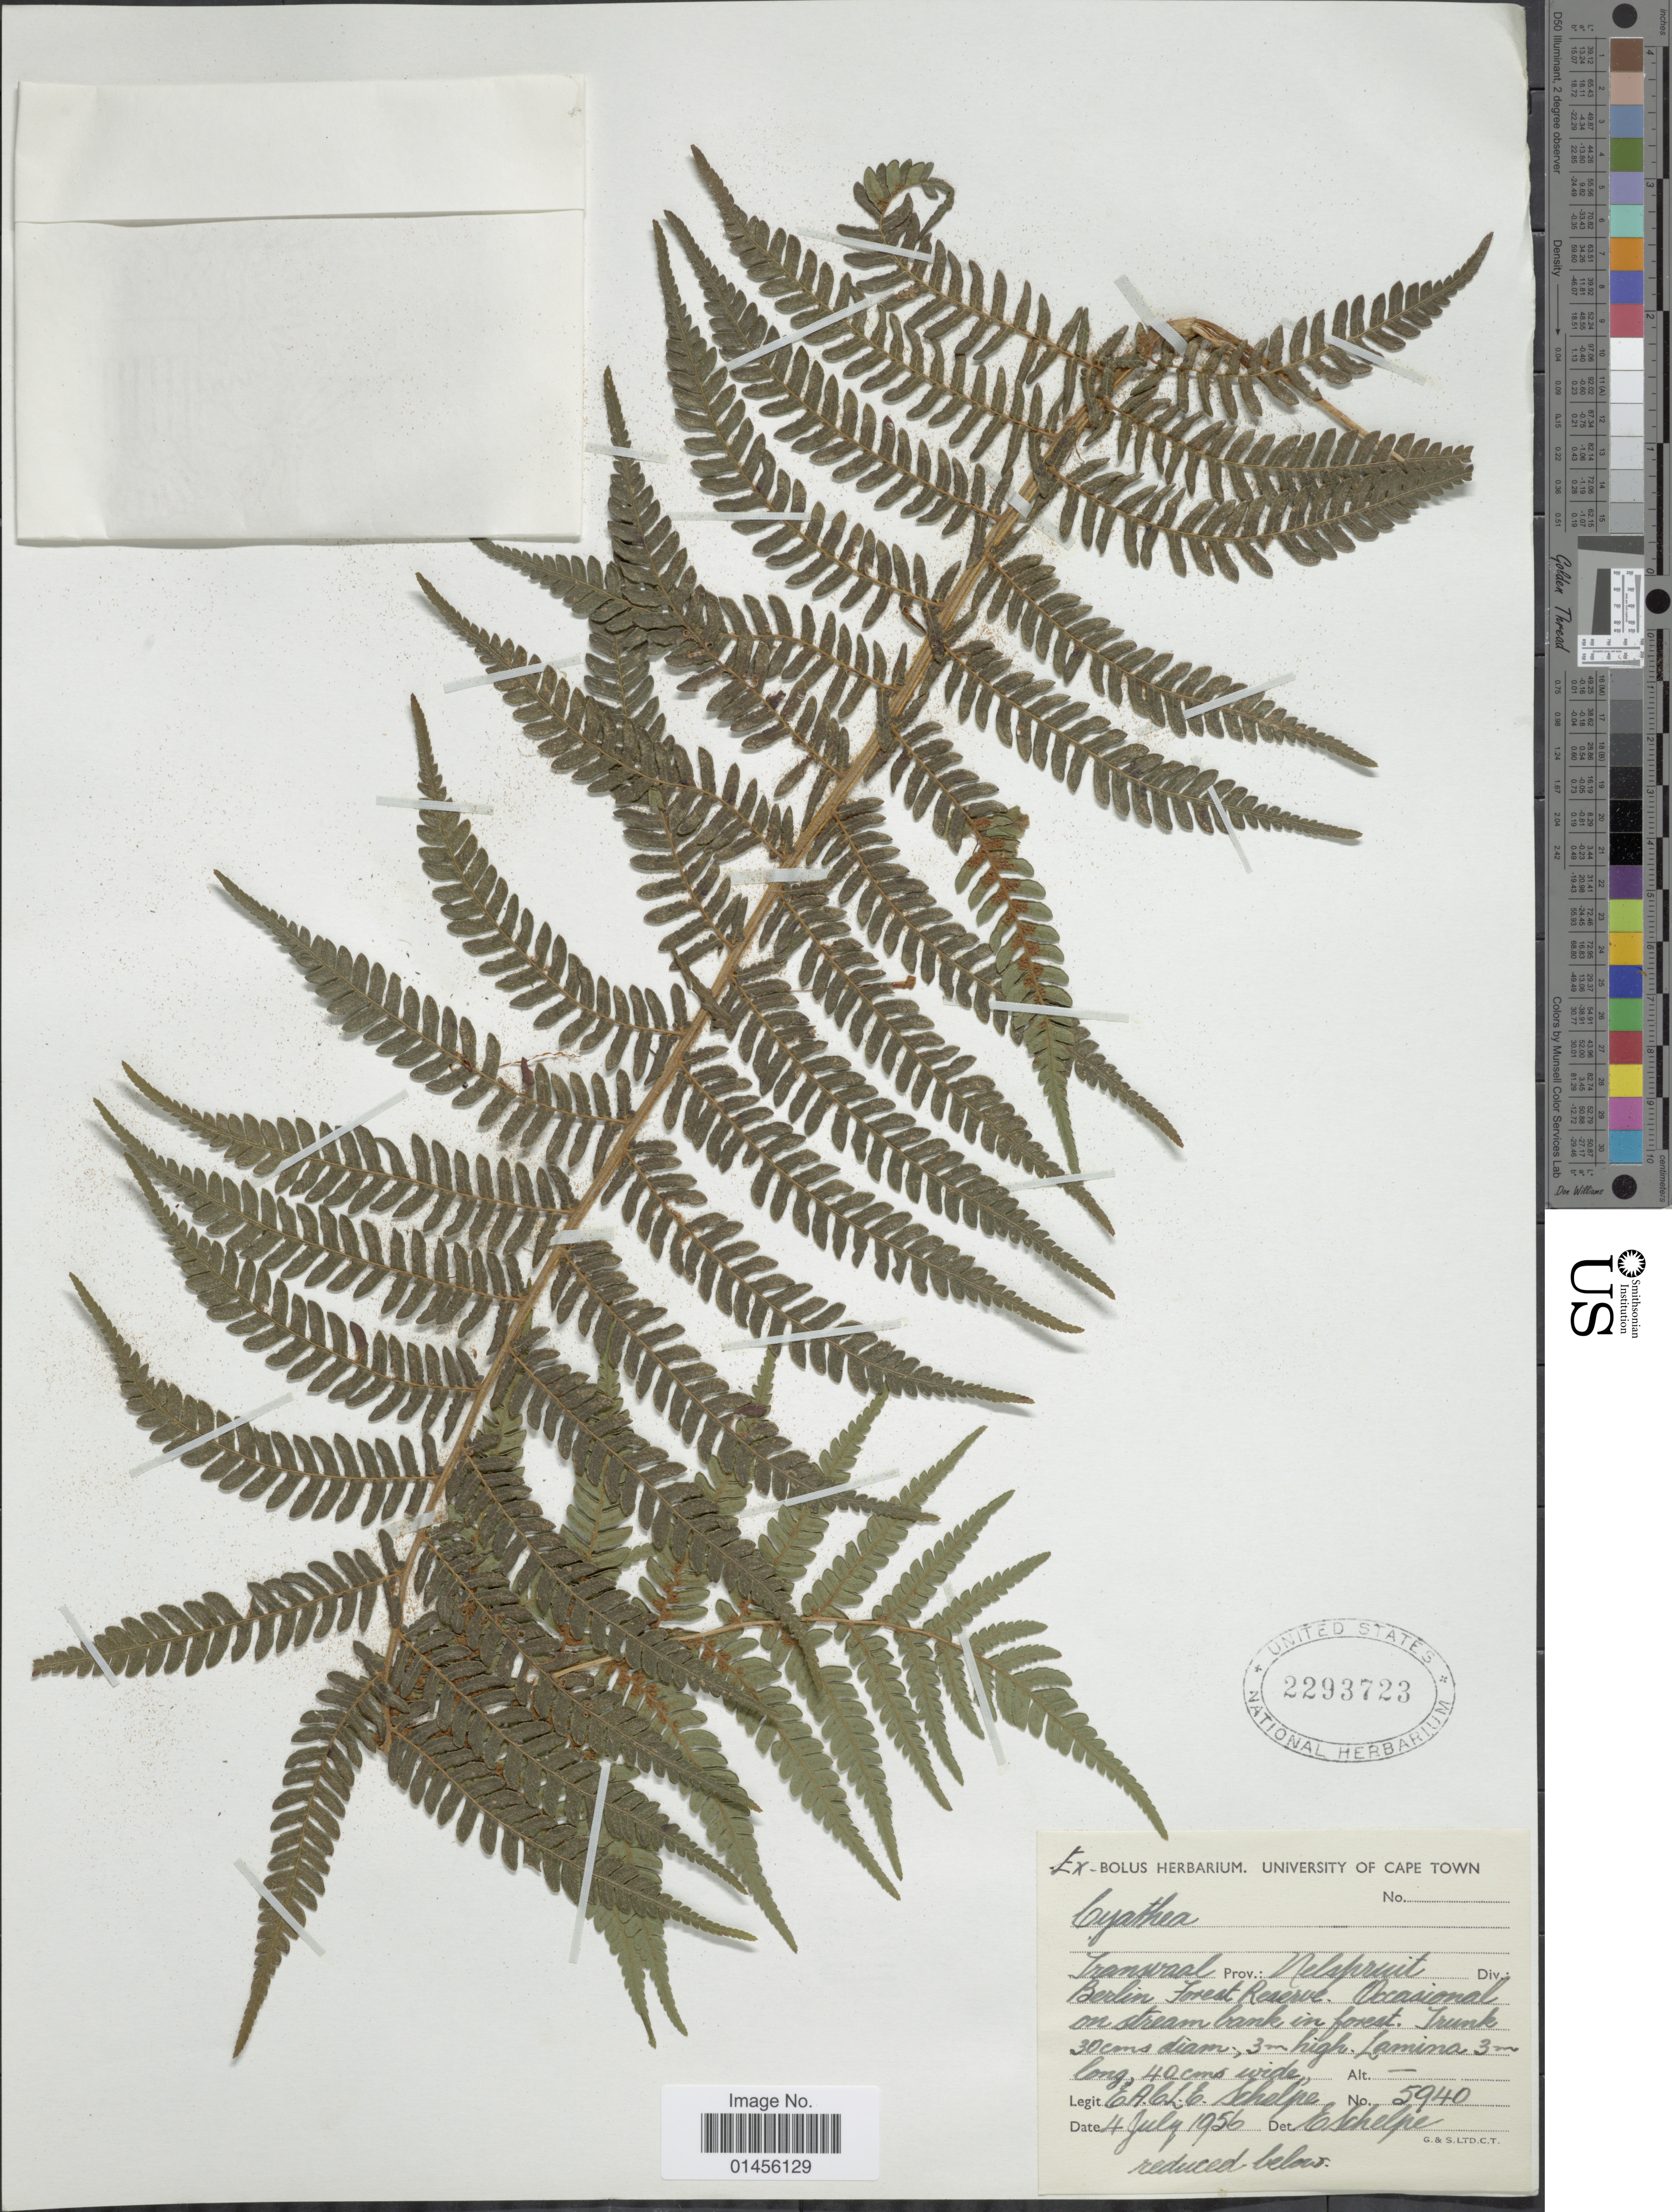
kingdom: Plantae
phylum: Tracheophyta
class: Polypodiopsida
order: Cyatheales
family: Cyatheaceae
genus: Alsophila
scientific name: Alsophila sp.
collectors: E. A. C. L. E. Schelpe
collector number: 5940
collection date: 1956-07-04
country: South Africa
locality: Transvaal, Prov. Nelspruit, Div: Berling Forest Reserve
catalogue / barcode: US 2293723